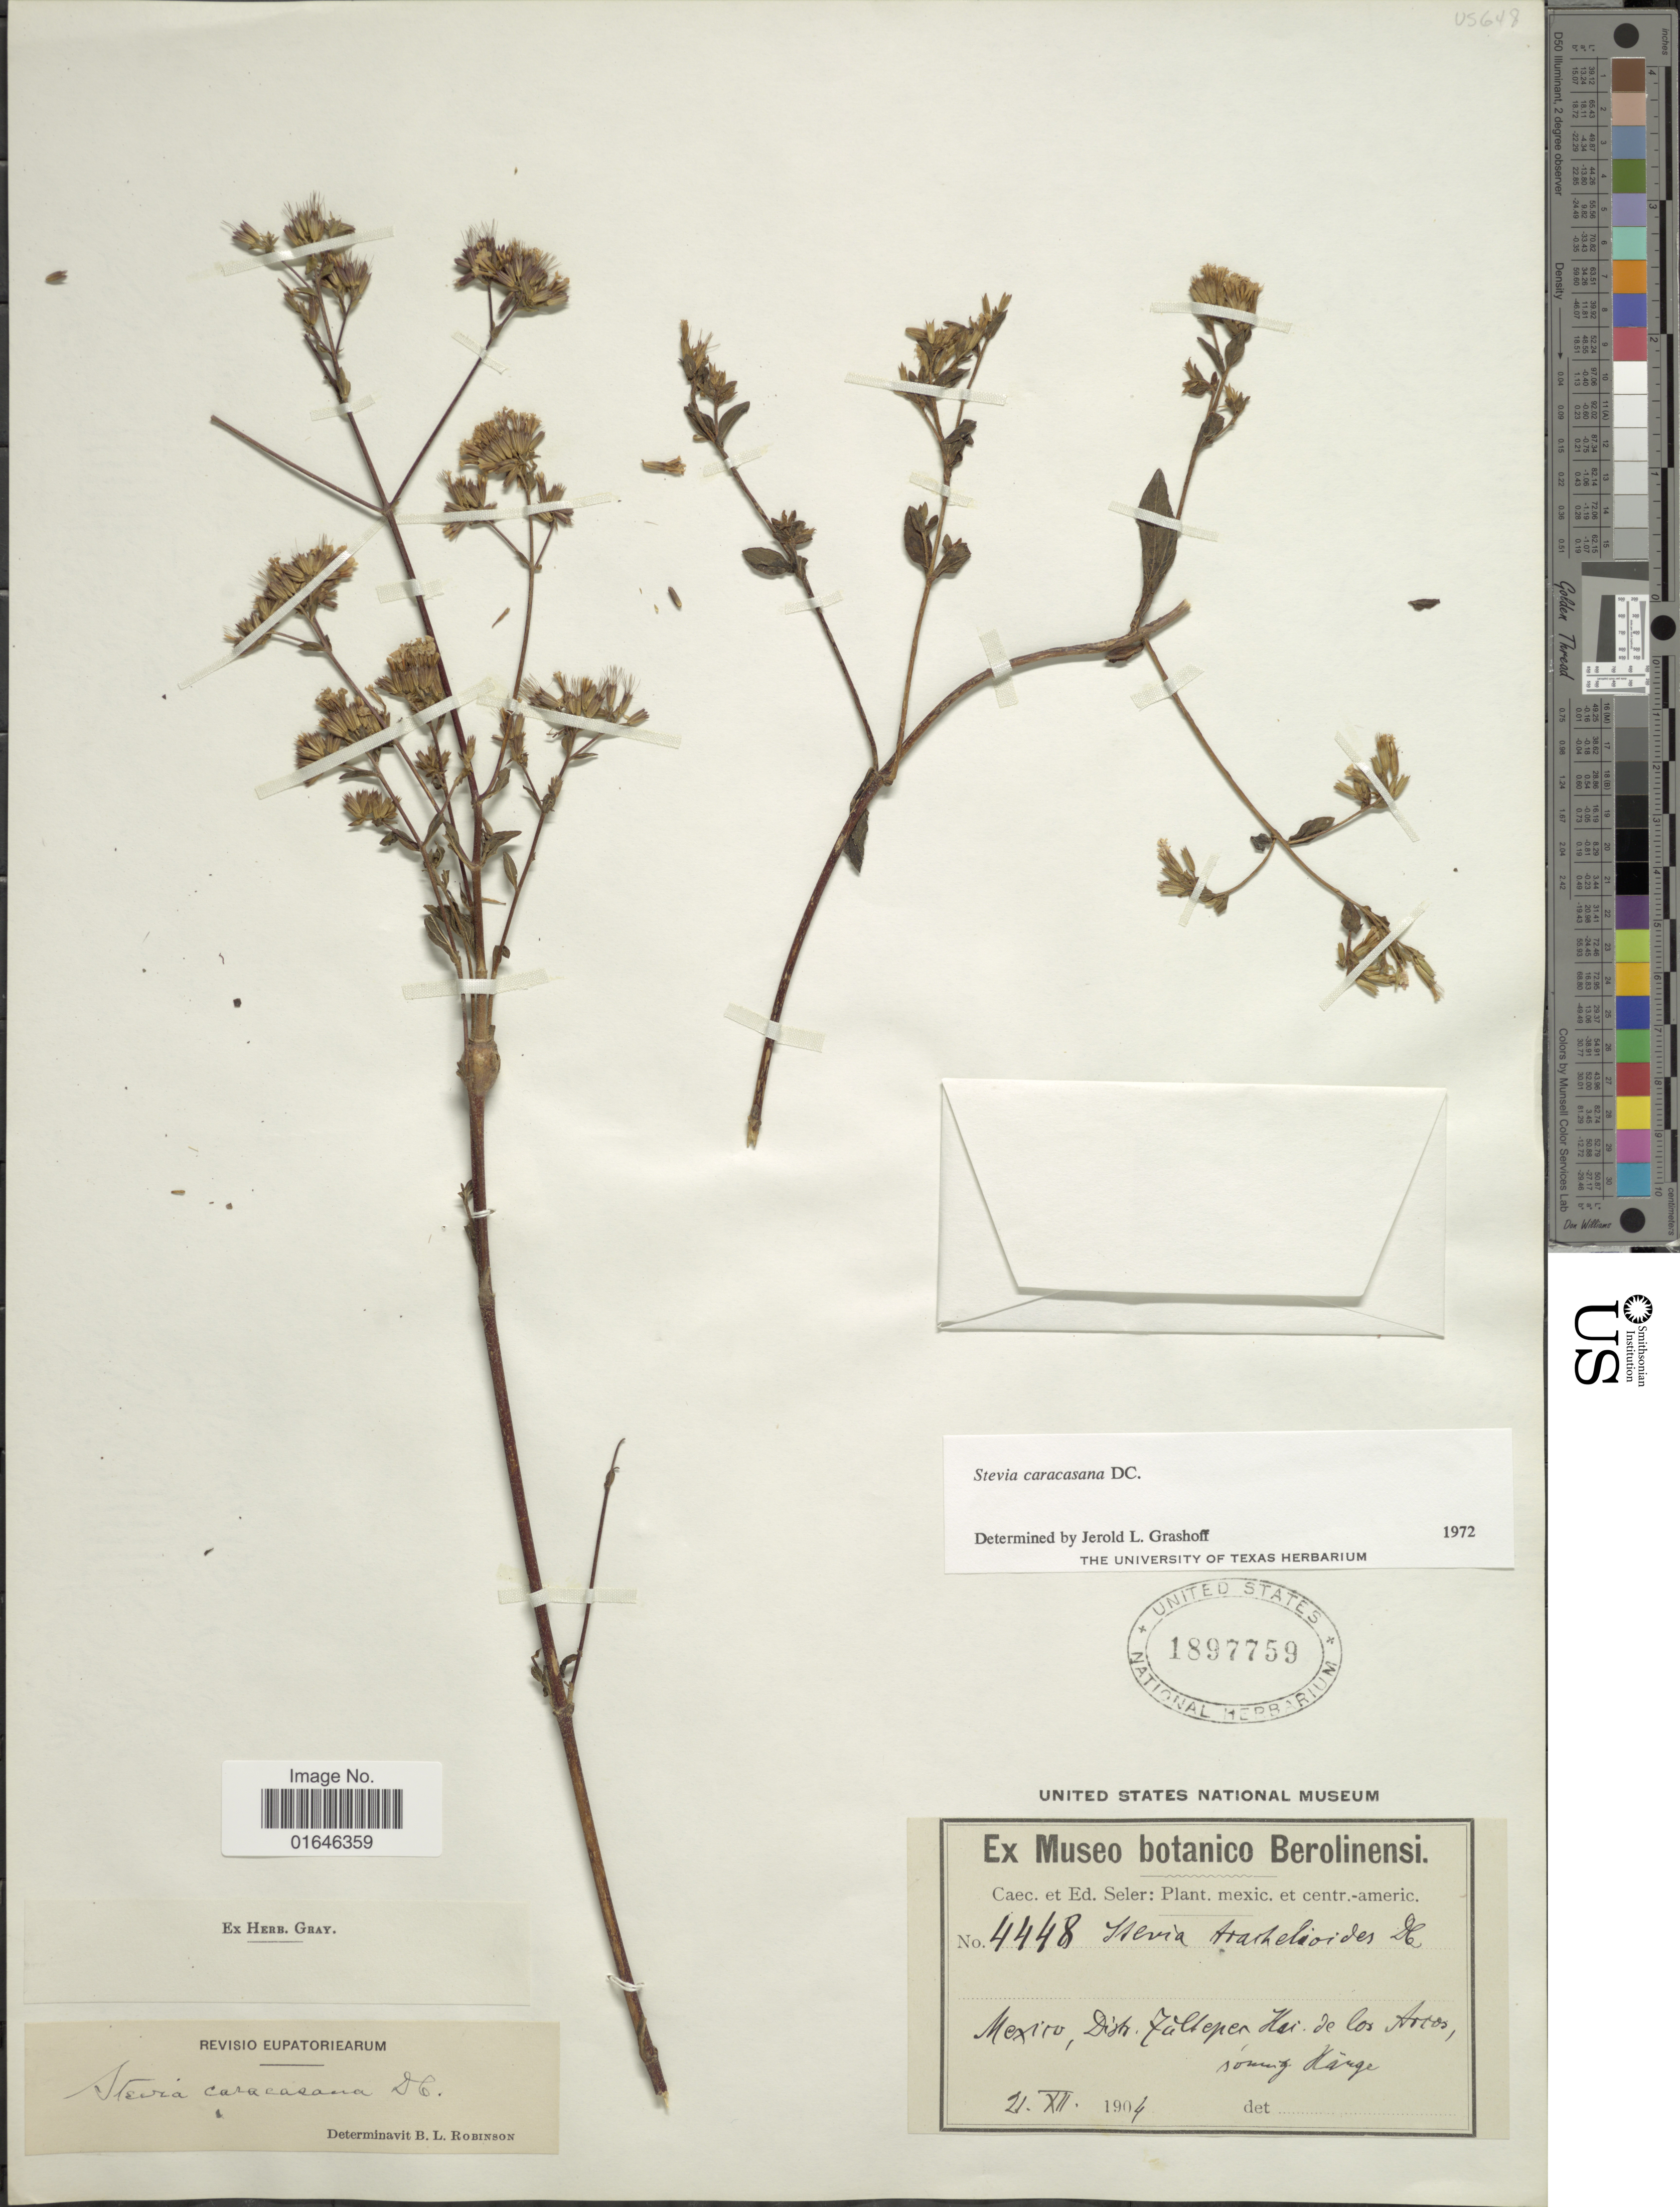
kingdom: Plantae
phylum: Tracheophyta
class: Magnoliopsida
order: Asterales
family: Asteraceae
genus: Stevia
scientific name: Stevia caracasana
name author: DC.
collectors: ex Caec. et Ed Seler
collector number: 4448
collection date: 1904-12-21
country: Mexico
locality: Centr.-americ., Distr. Zultepec, Hac de los Arcos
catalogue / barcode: US 1897759